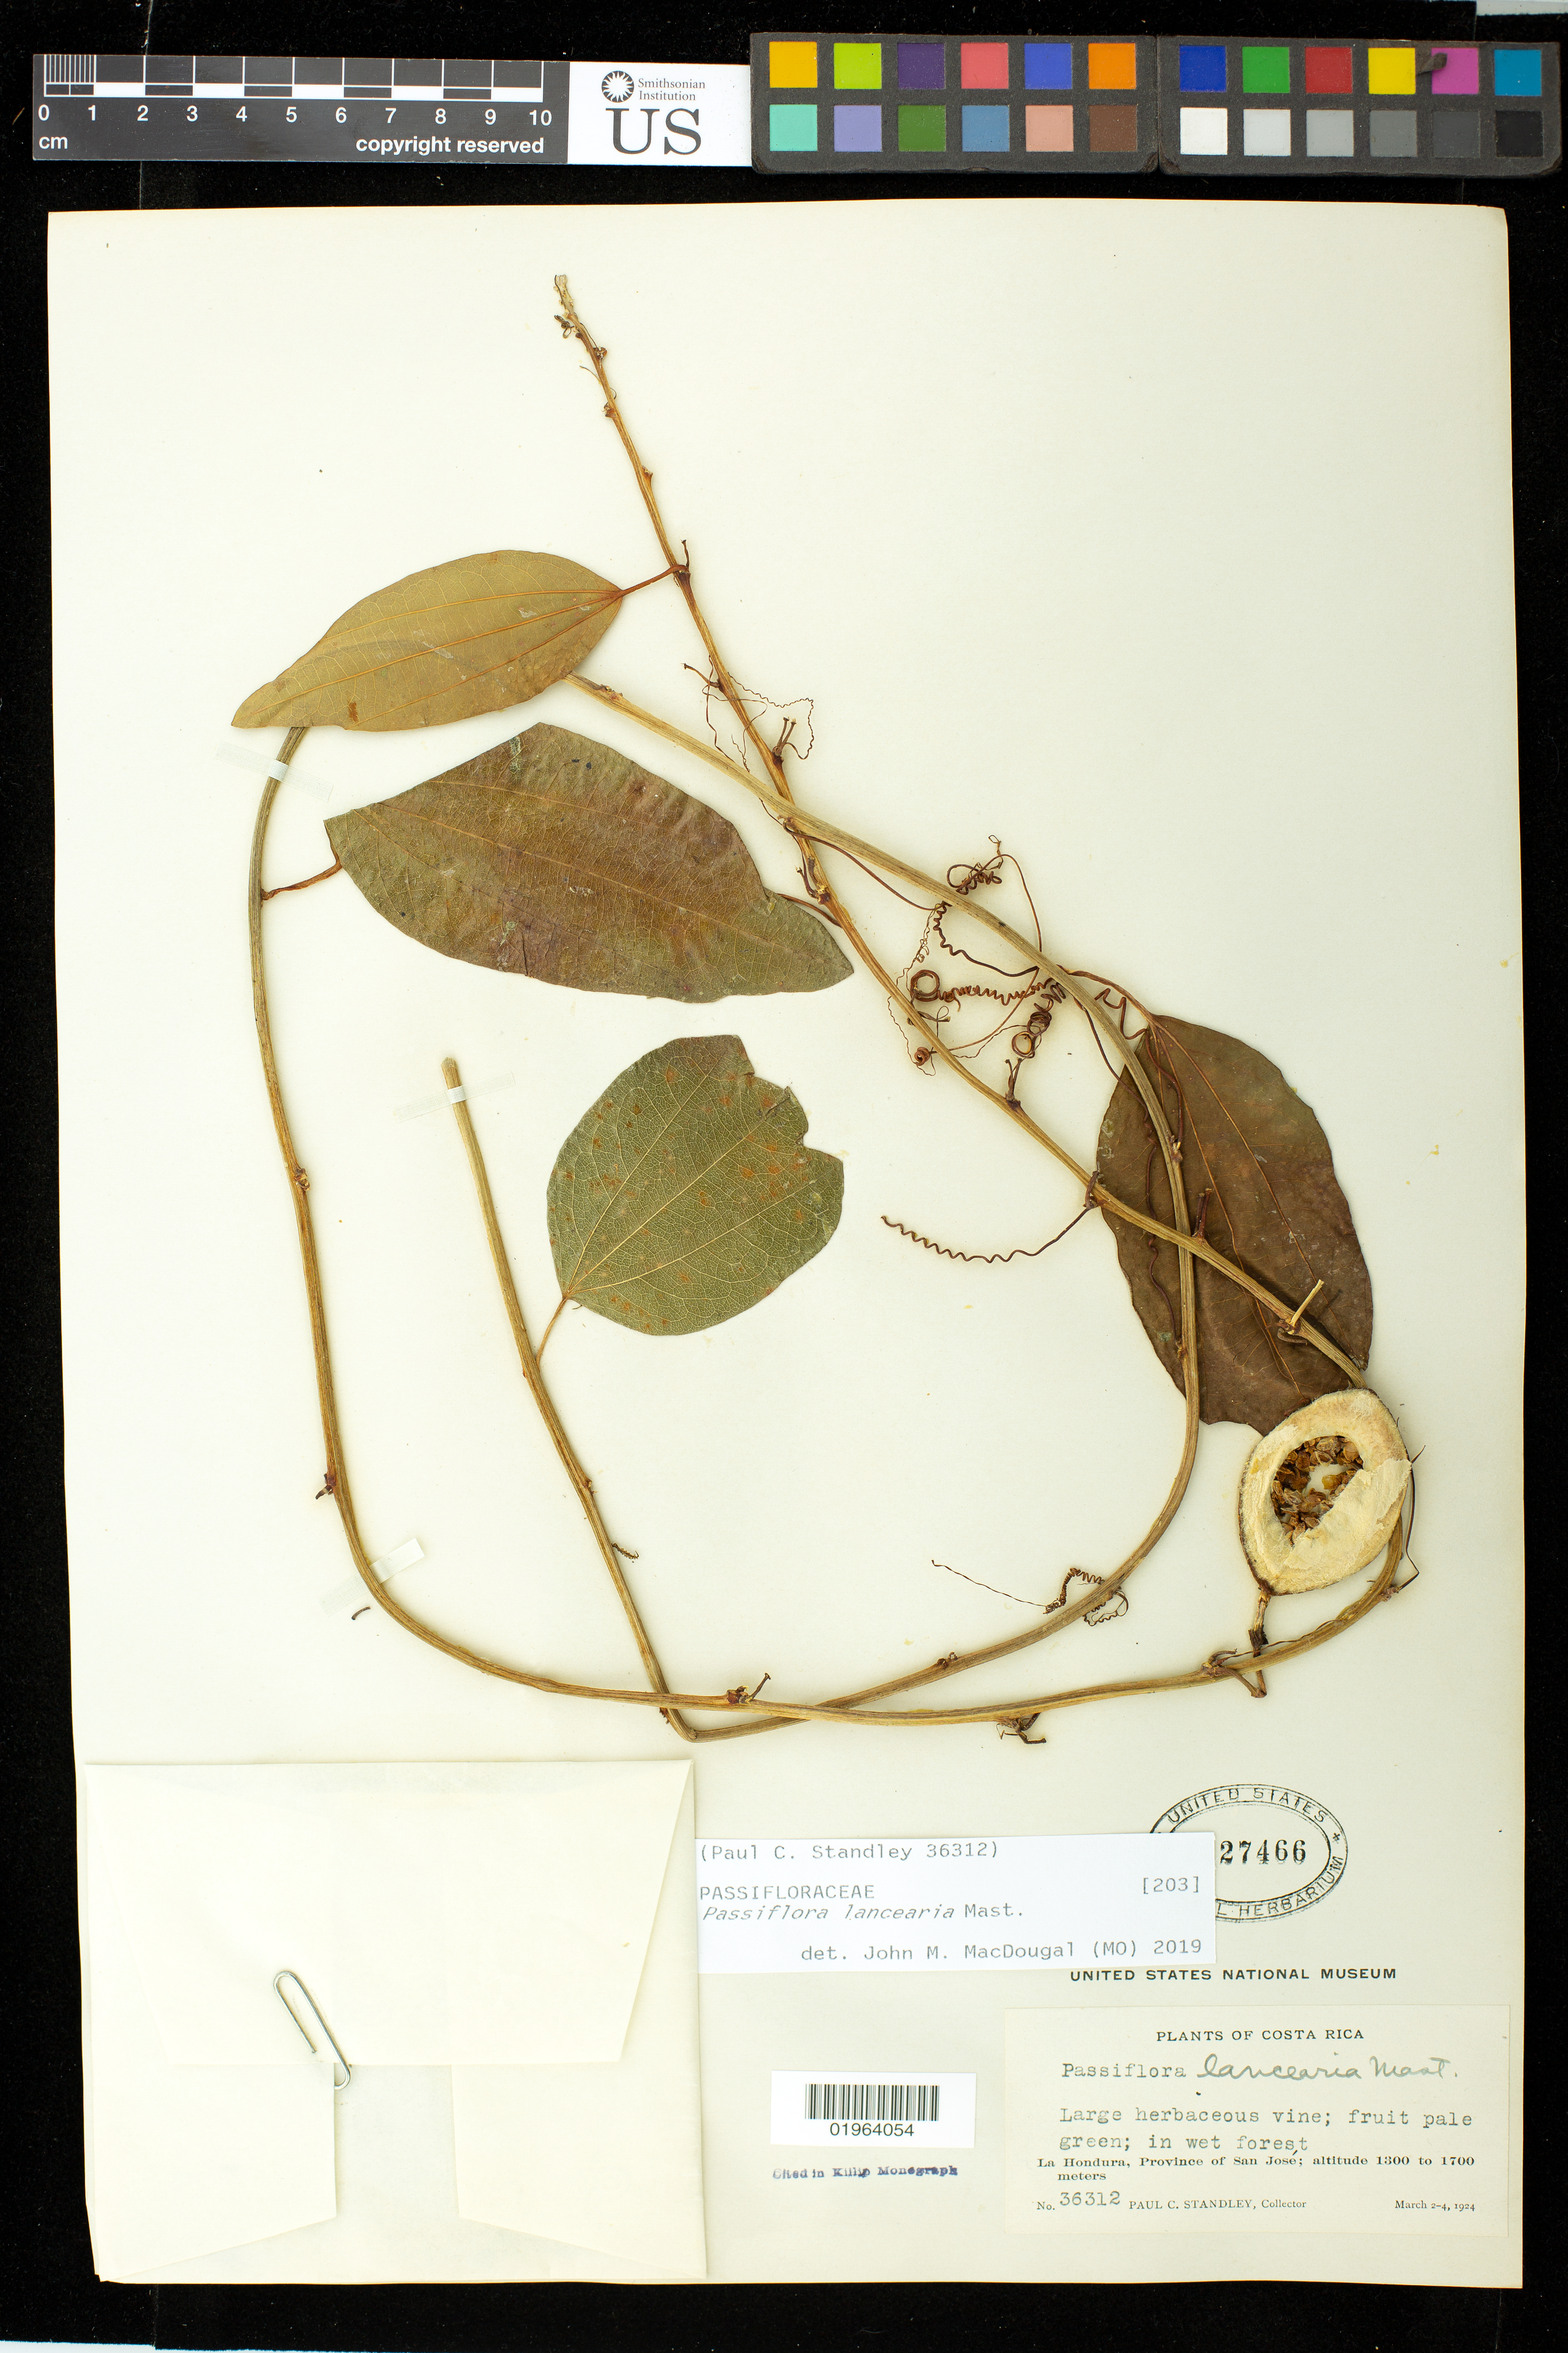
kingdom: Plantae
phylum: Tracheophyta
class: Magnoliopsida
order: Malpighiales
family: Passifloraceae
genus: Passiflora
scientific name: Passiflora lancearia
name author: Mast.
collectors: P. C. Standley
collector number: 36312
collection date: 1924-03-02/1924-03-04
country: Costa Rica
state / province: San José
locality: La Hondura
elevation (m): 1300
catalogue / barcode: US 1227466